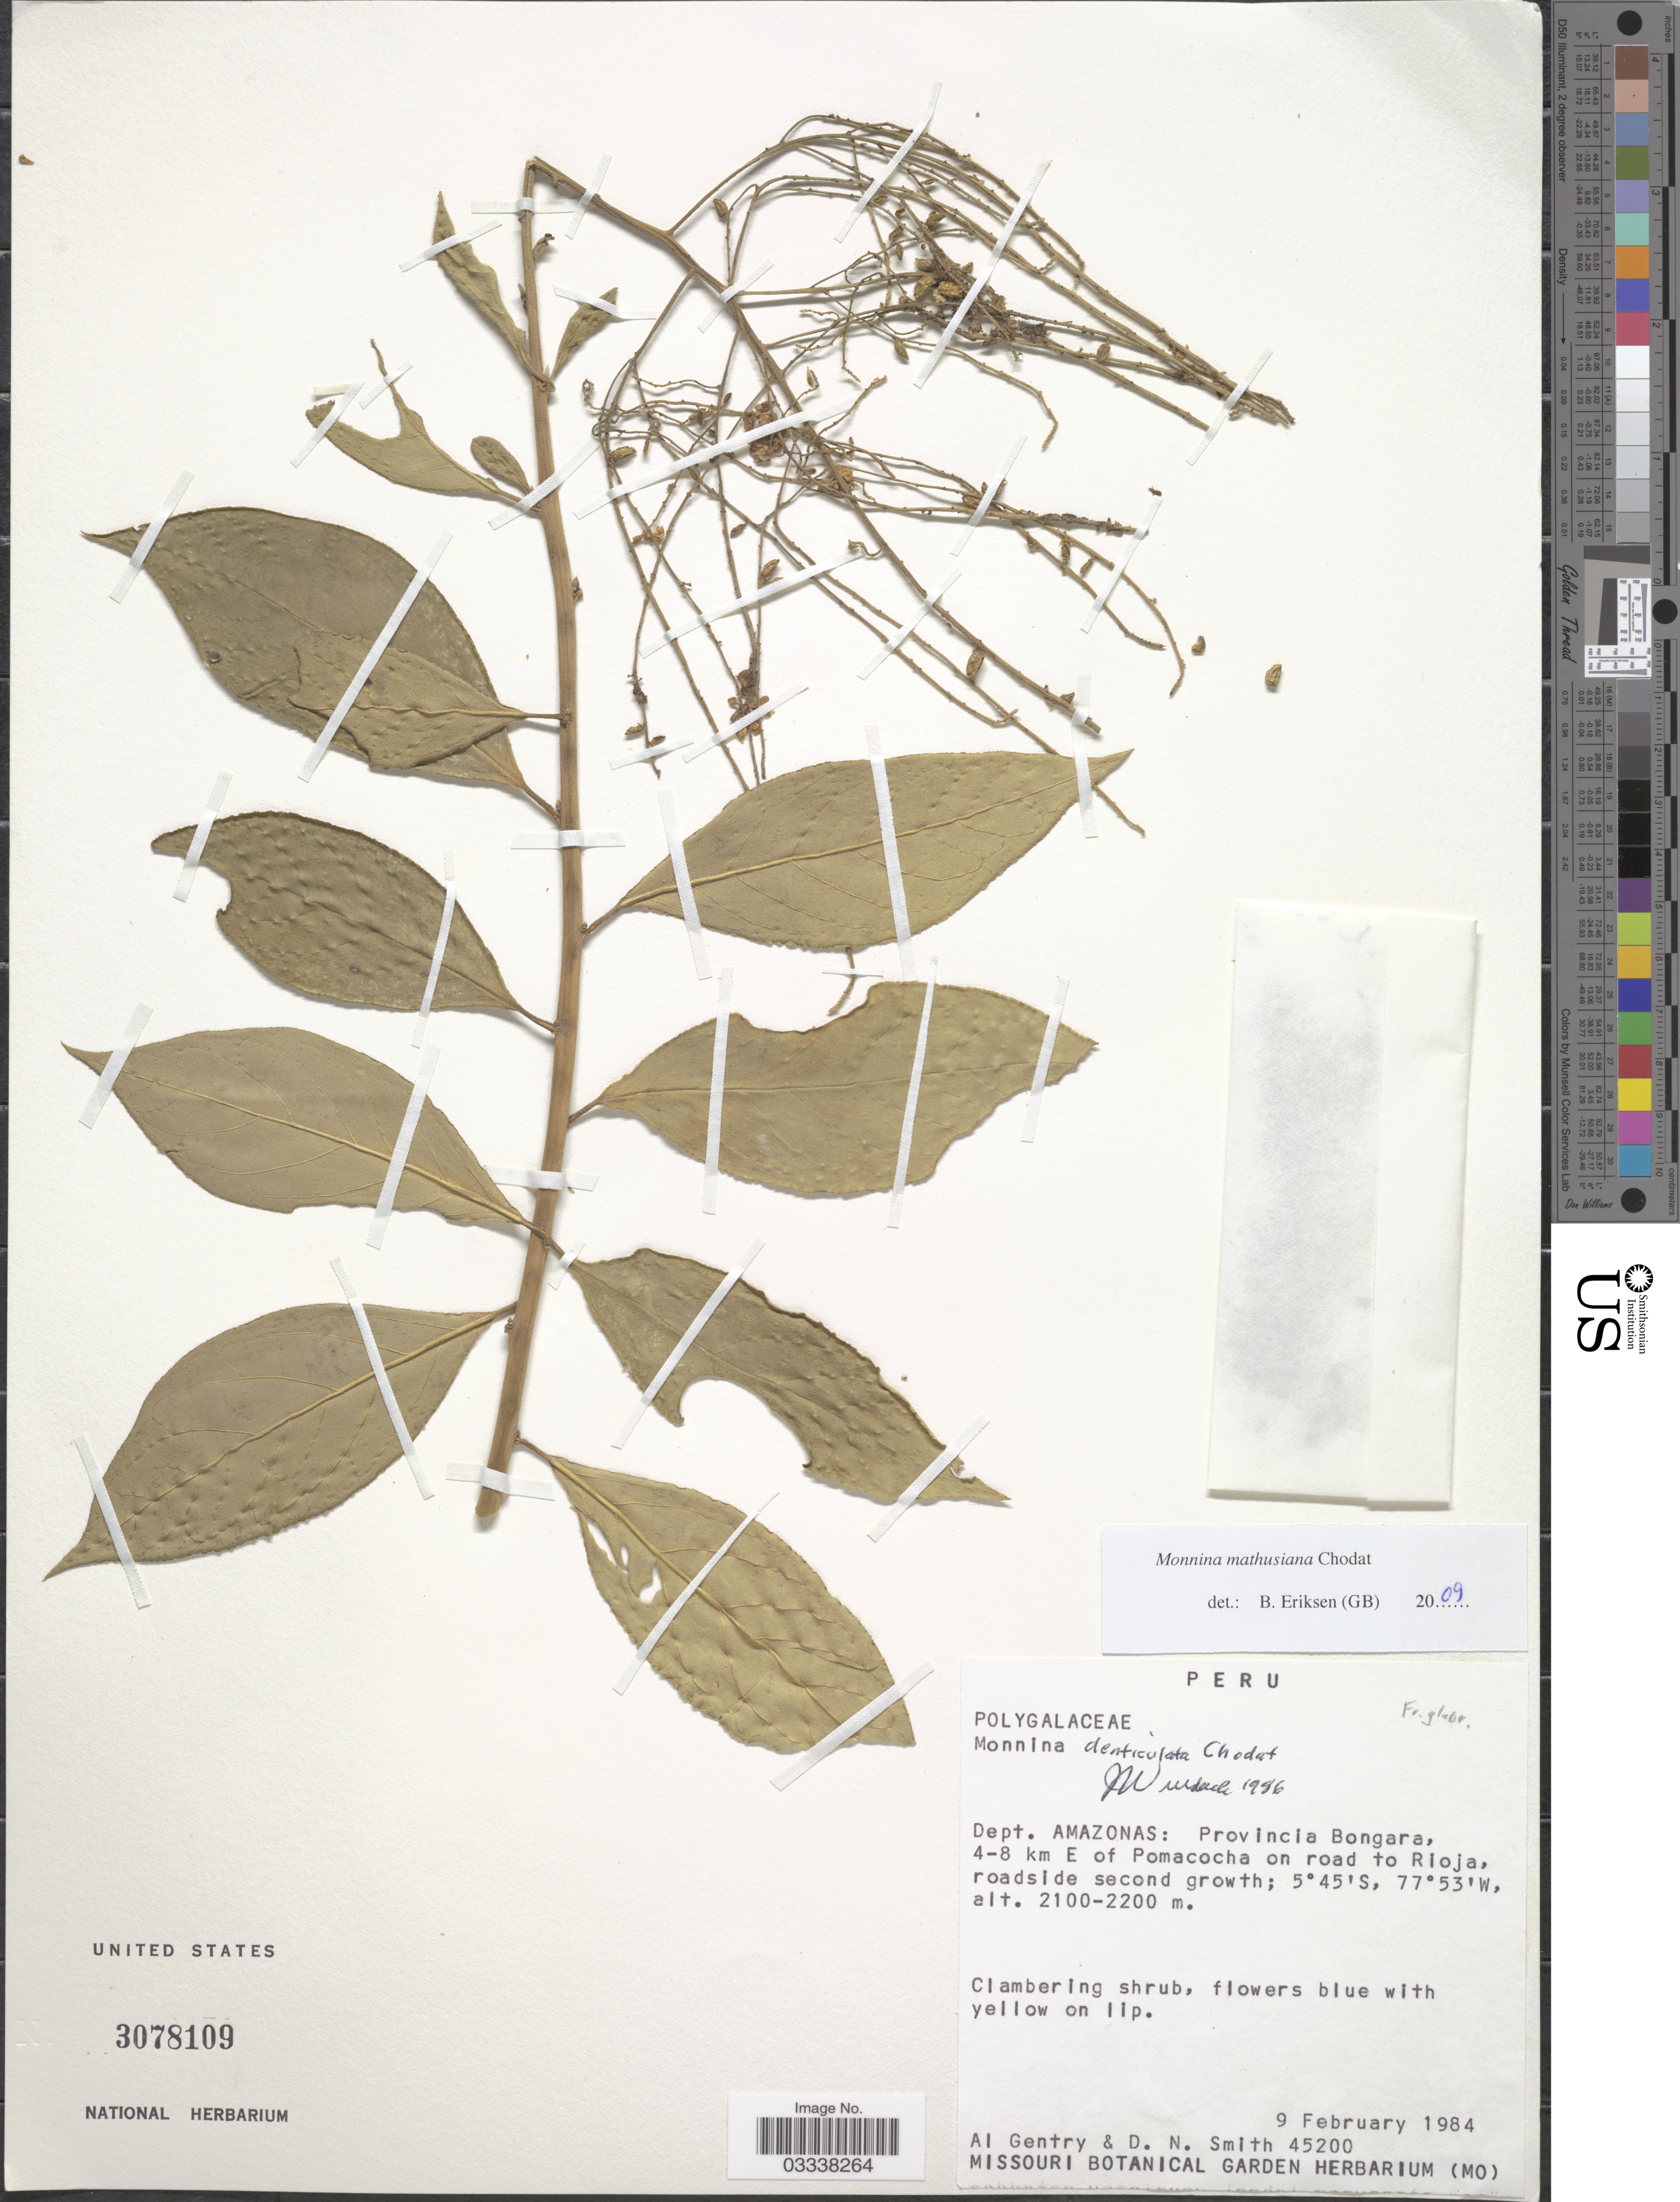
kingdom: Plantae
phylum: Tracheophyta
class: Magnoliopsida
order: Fabales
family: Polygalaceae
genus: Monnina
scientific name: Monnina mathusiana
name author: Chodat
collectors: A. H. Gentry & D. Smith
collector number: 45200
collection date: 1984-02-09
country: Peru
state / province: Amazonas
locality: Dept. Amazonas: Provincia Bongara, 4-8 km E of Pomacocha on road to Rioja.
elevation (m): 2100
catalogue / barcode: US 3078109